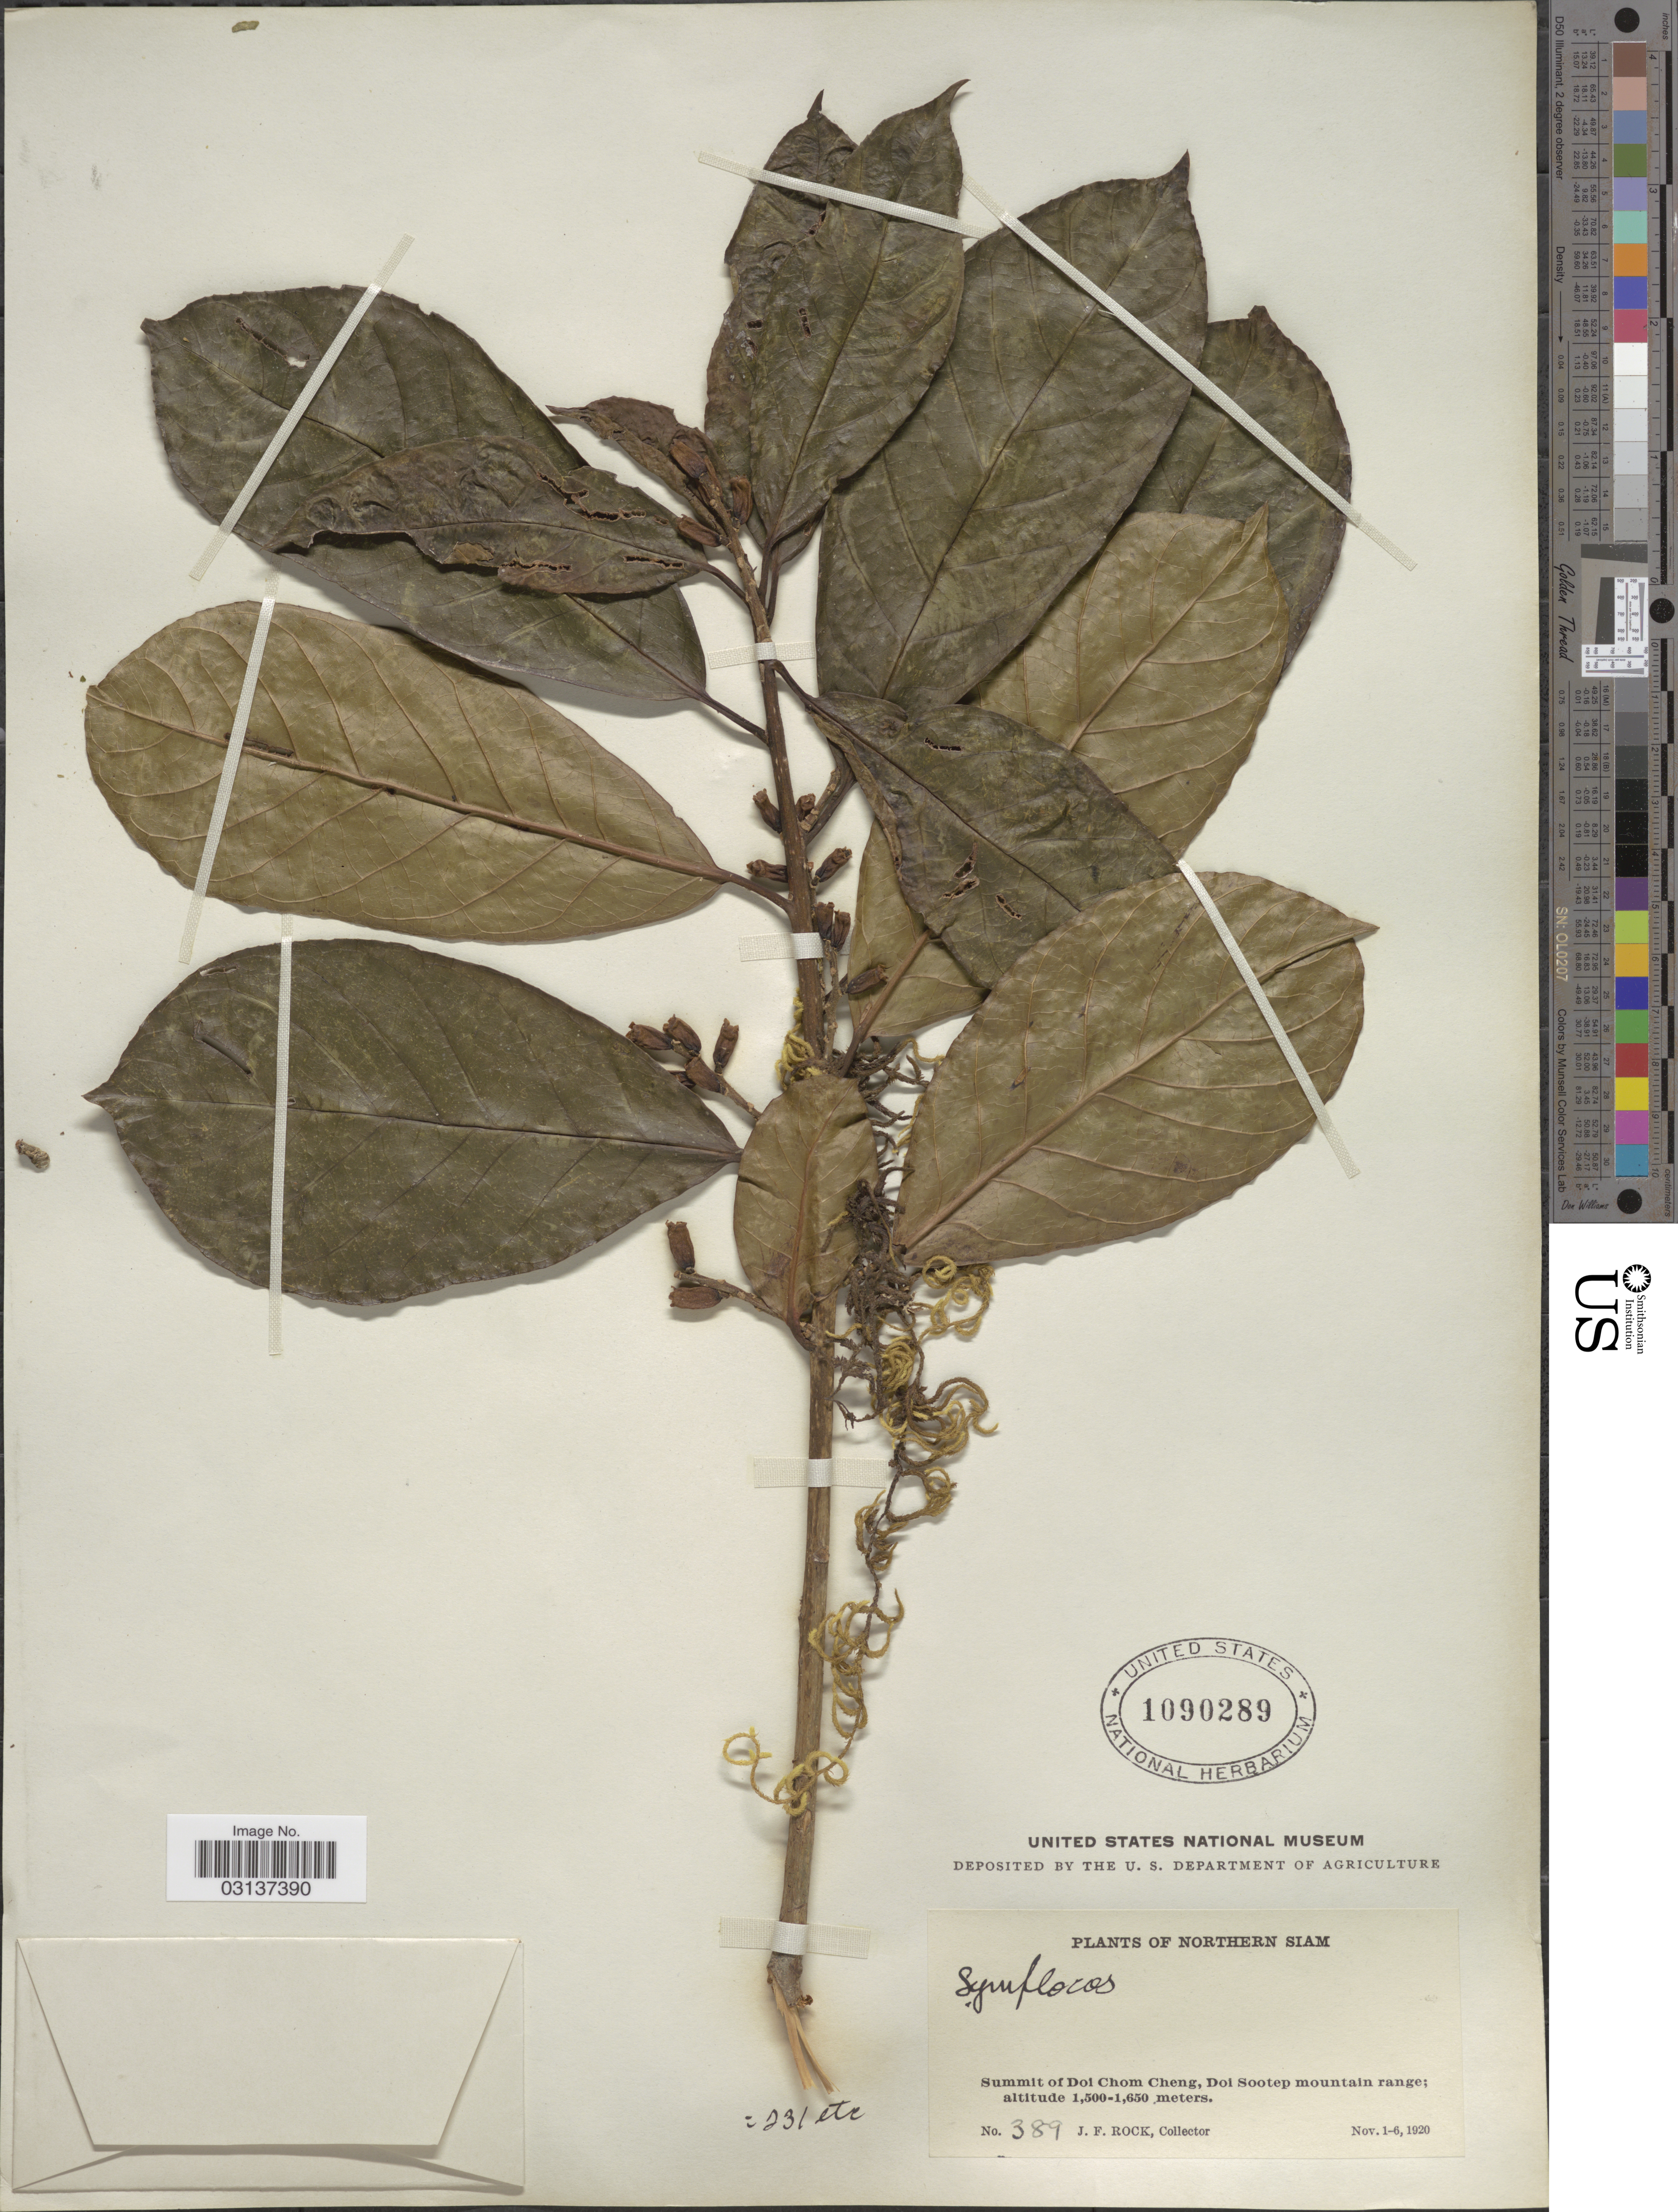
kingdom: Plantae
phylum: Tracheophyta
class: Magnoliopsida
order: Ericales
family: Symplocaceae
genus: Symplocos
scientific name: Symplocos sp.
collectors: J. Rock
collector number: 389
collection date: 1920-11-01/1920-11-06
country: Thailand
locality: Northern Siam. Summit of Doi Chom Cheng, Doi Sootep mountain range.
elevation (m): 1500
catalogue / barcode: US 1090289